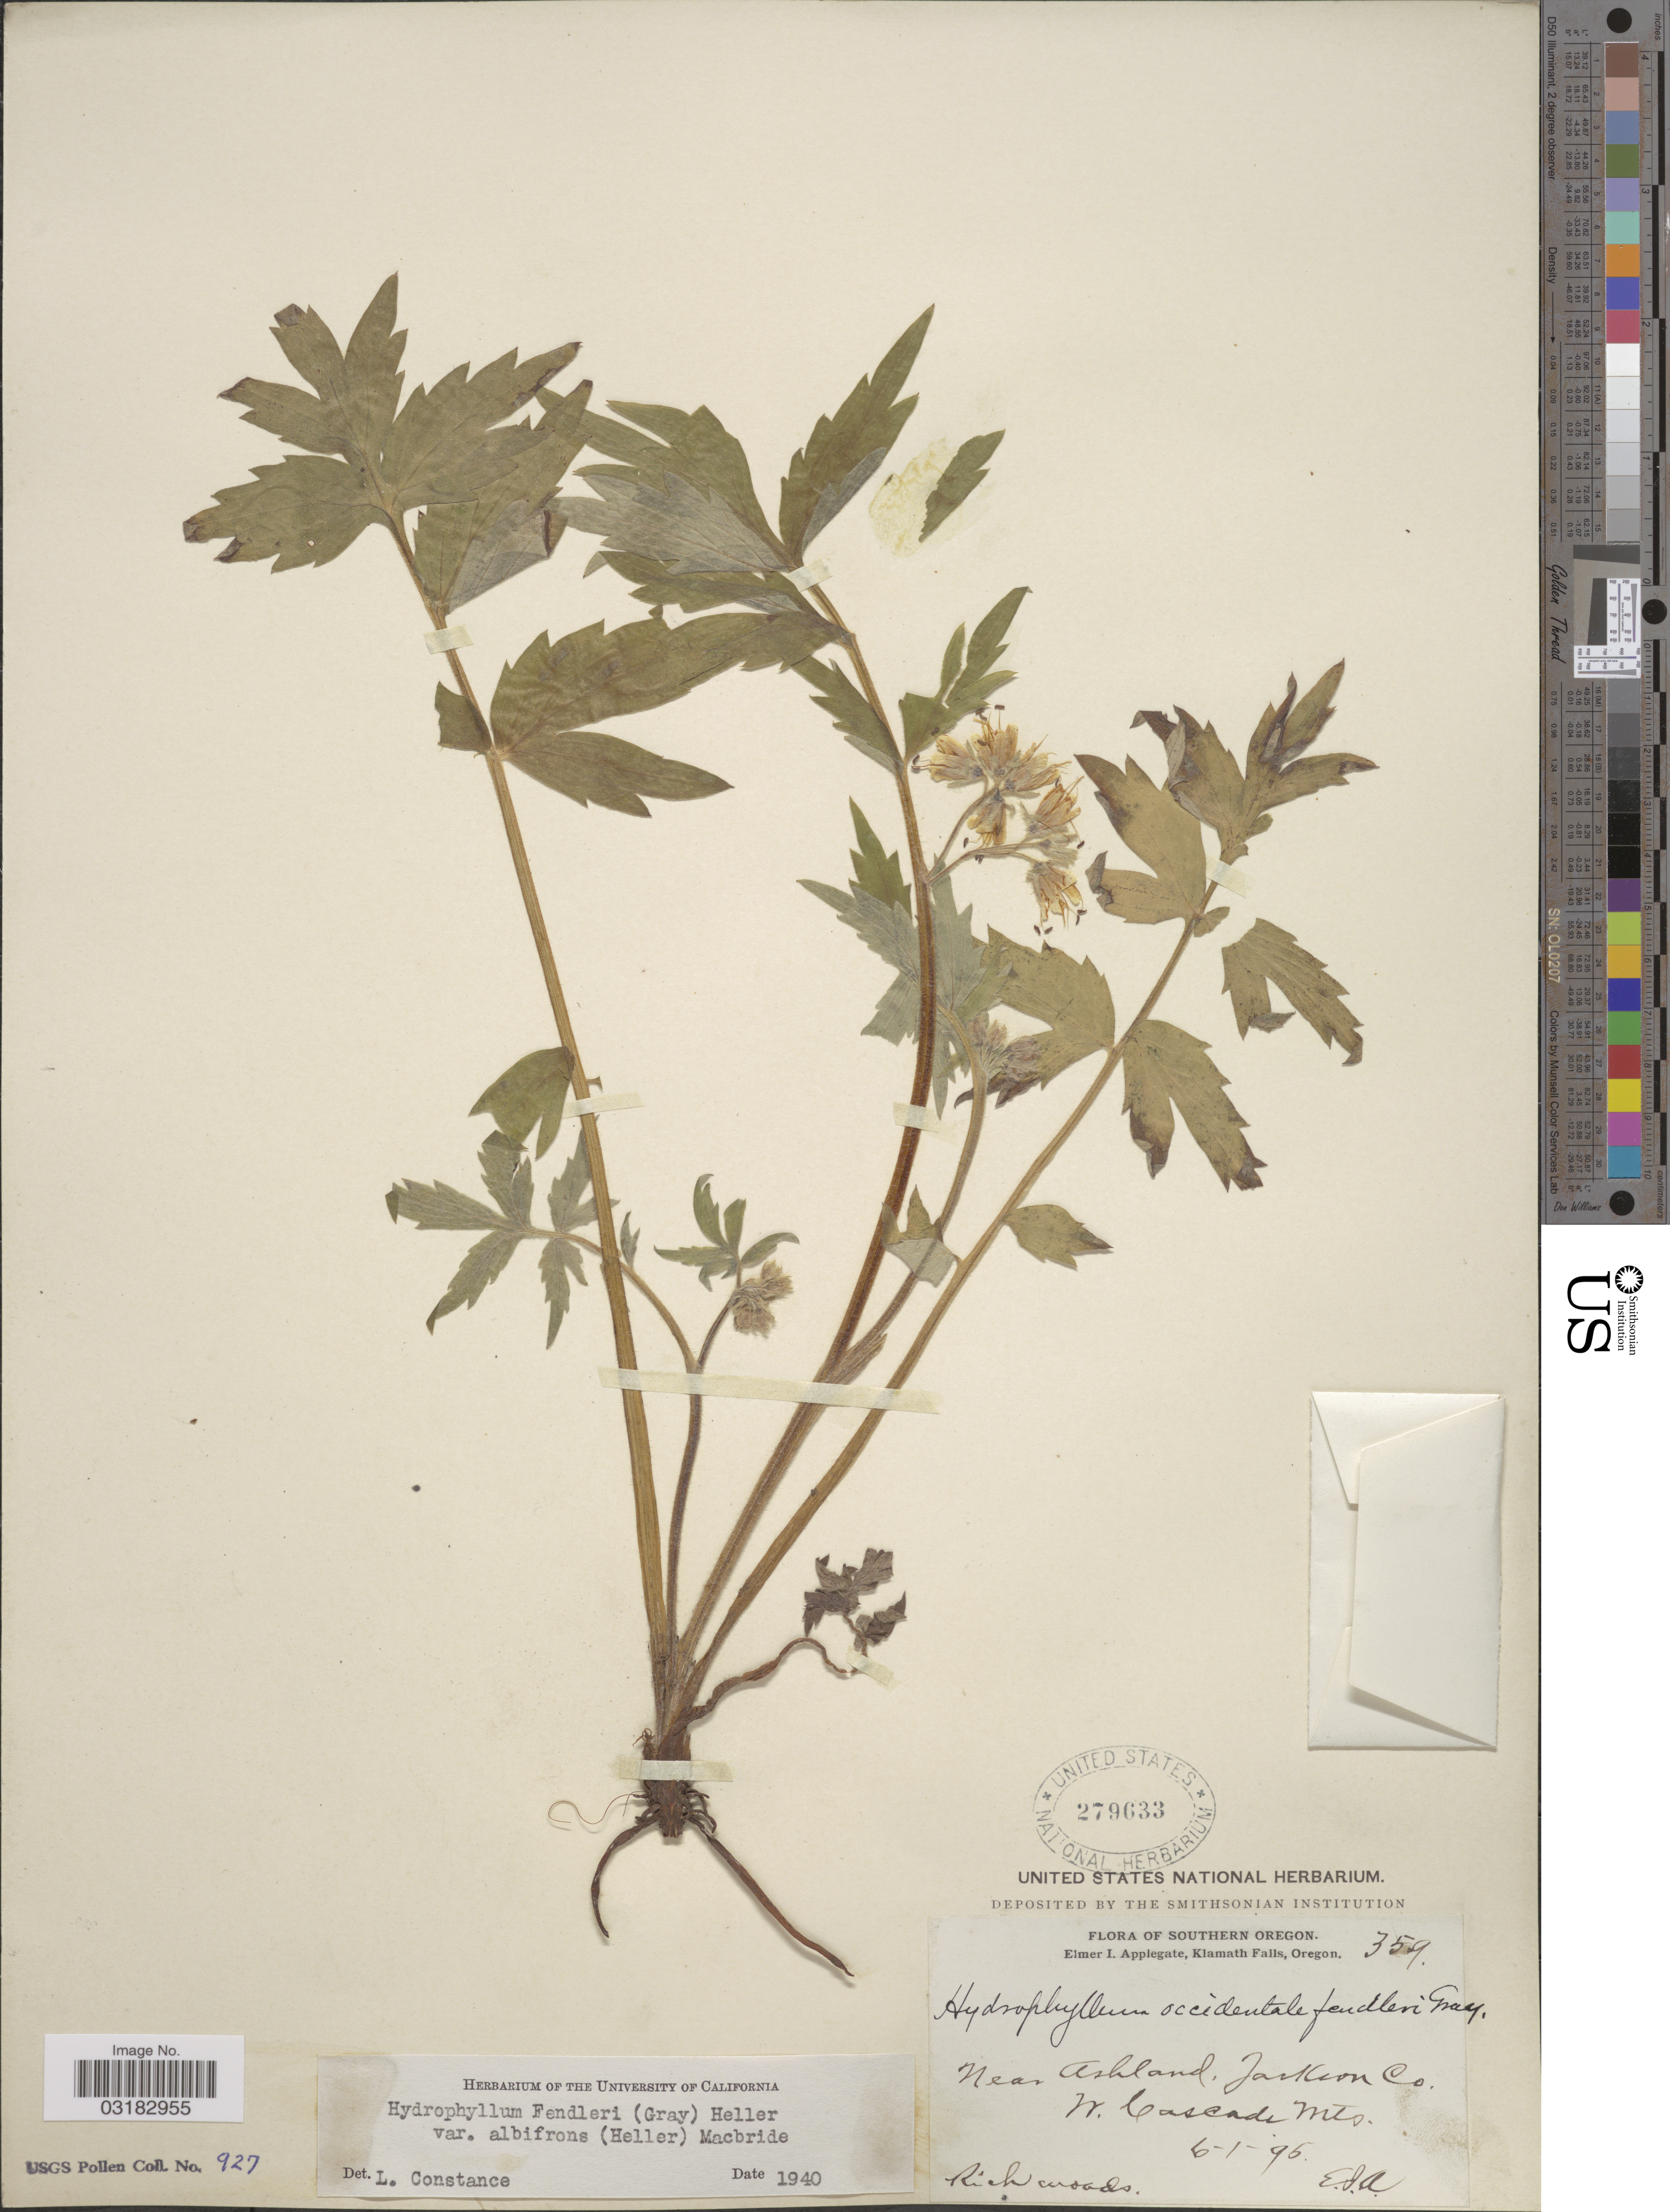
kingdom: Plantae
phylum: Tracheophyta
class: Magnoliopsida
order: Boraginales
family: Hydrophyllaceae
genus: Hydrophyllum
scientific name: Hydrophyllum fendleri var. albifrons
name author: (A. Heller) J.F. Macbr.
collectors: E. I. Applegate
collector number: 359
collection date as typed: Transcribed d/m/y: 1/6/95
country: United States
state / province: Oregon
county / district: Jackson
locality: Southern Oregon. Near Ashland, Jackson Co. W. Cascade Mts.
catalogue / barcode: US 279633